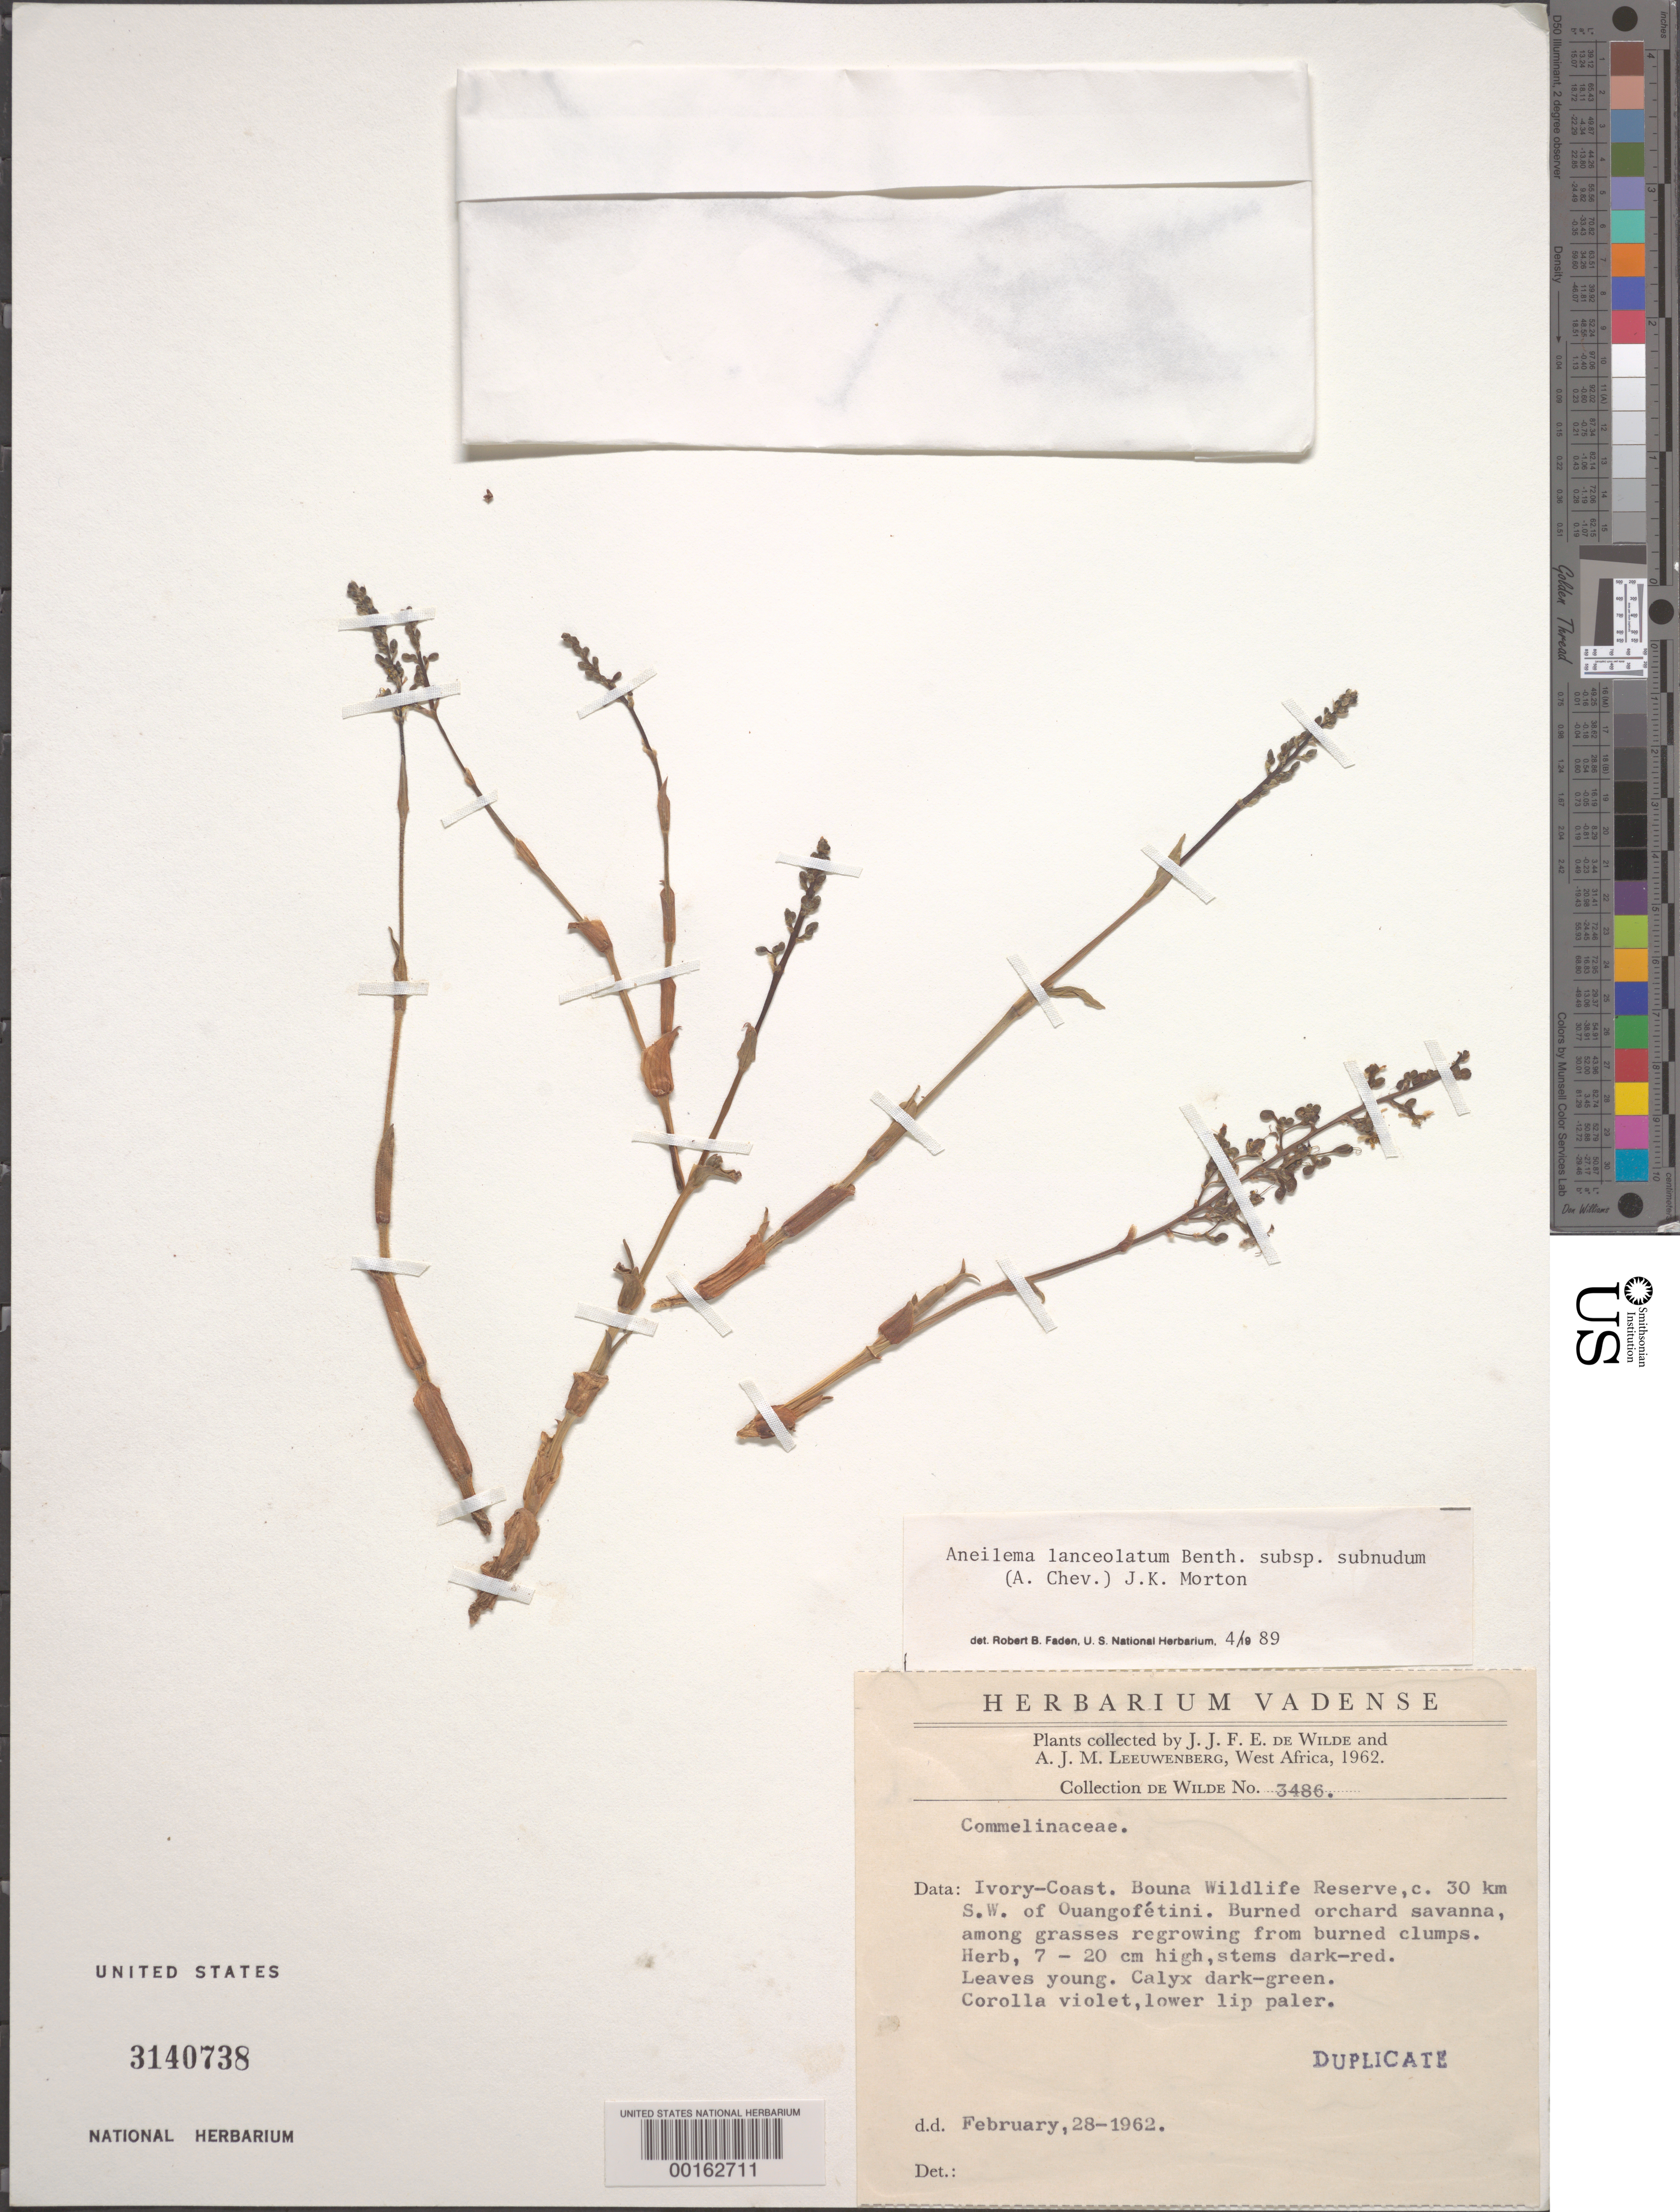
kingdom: Plantae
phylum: Tracheophyta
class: Liliopsida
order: Commelinales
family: Commelinaceae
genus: Aneilema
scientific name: Aneilema lanceolatum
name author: Benth.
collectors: J.J. de Wilde & A. J. M. Leeuwenberg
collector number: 3486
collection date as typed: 28 Feb 1962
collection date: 1962-02-28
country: Ivory Coast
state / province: Zanzan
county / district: Bounkani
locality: Bouna Wildlife Reserve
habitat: Burned orchard savanna, among grasses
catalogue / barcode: US 3140738